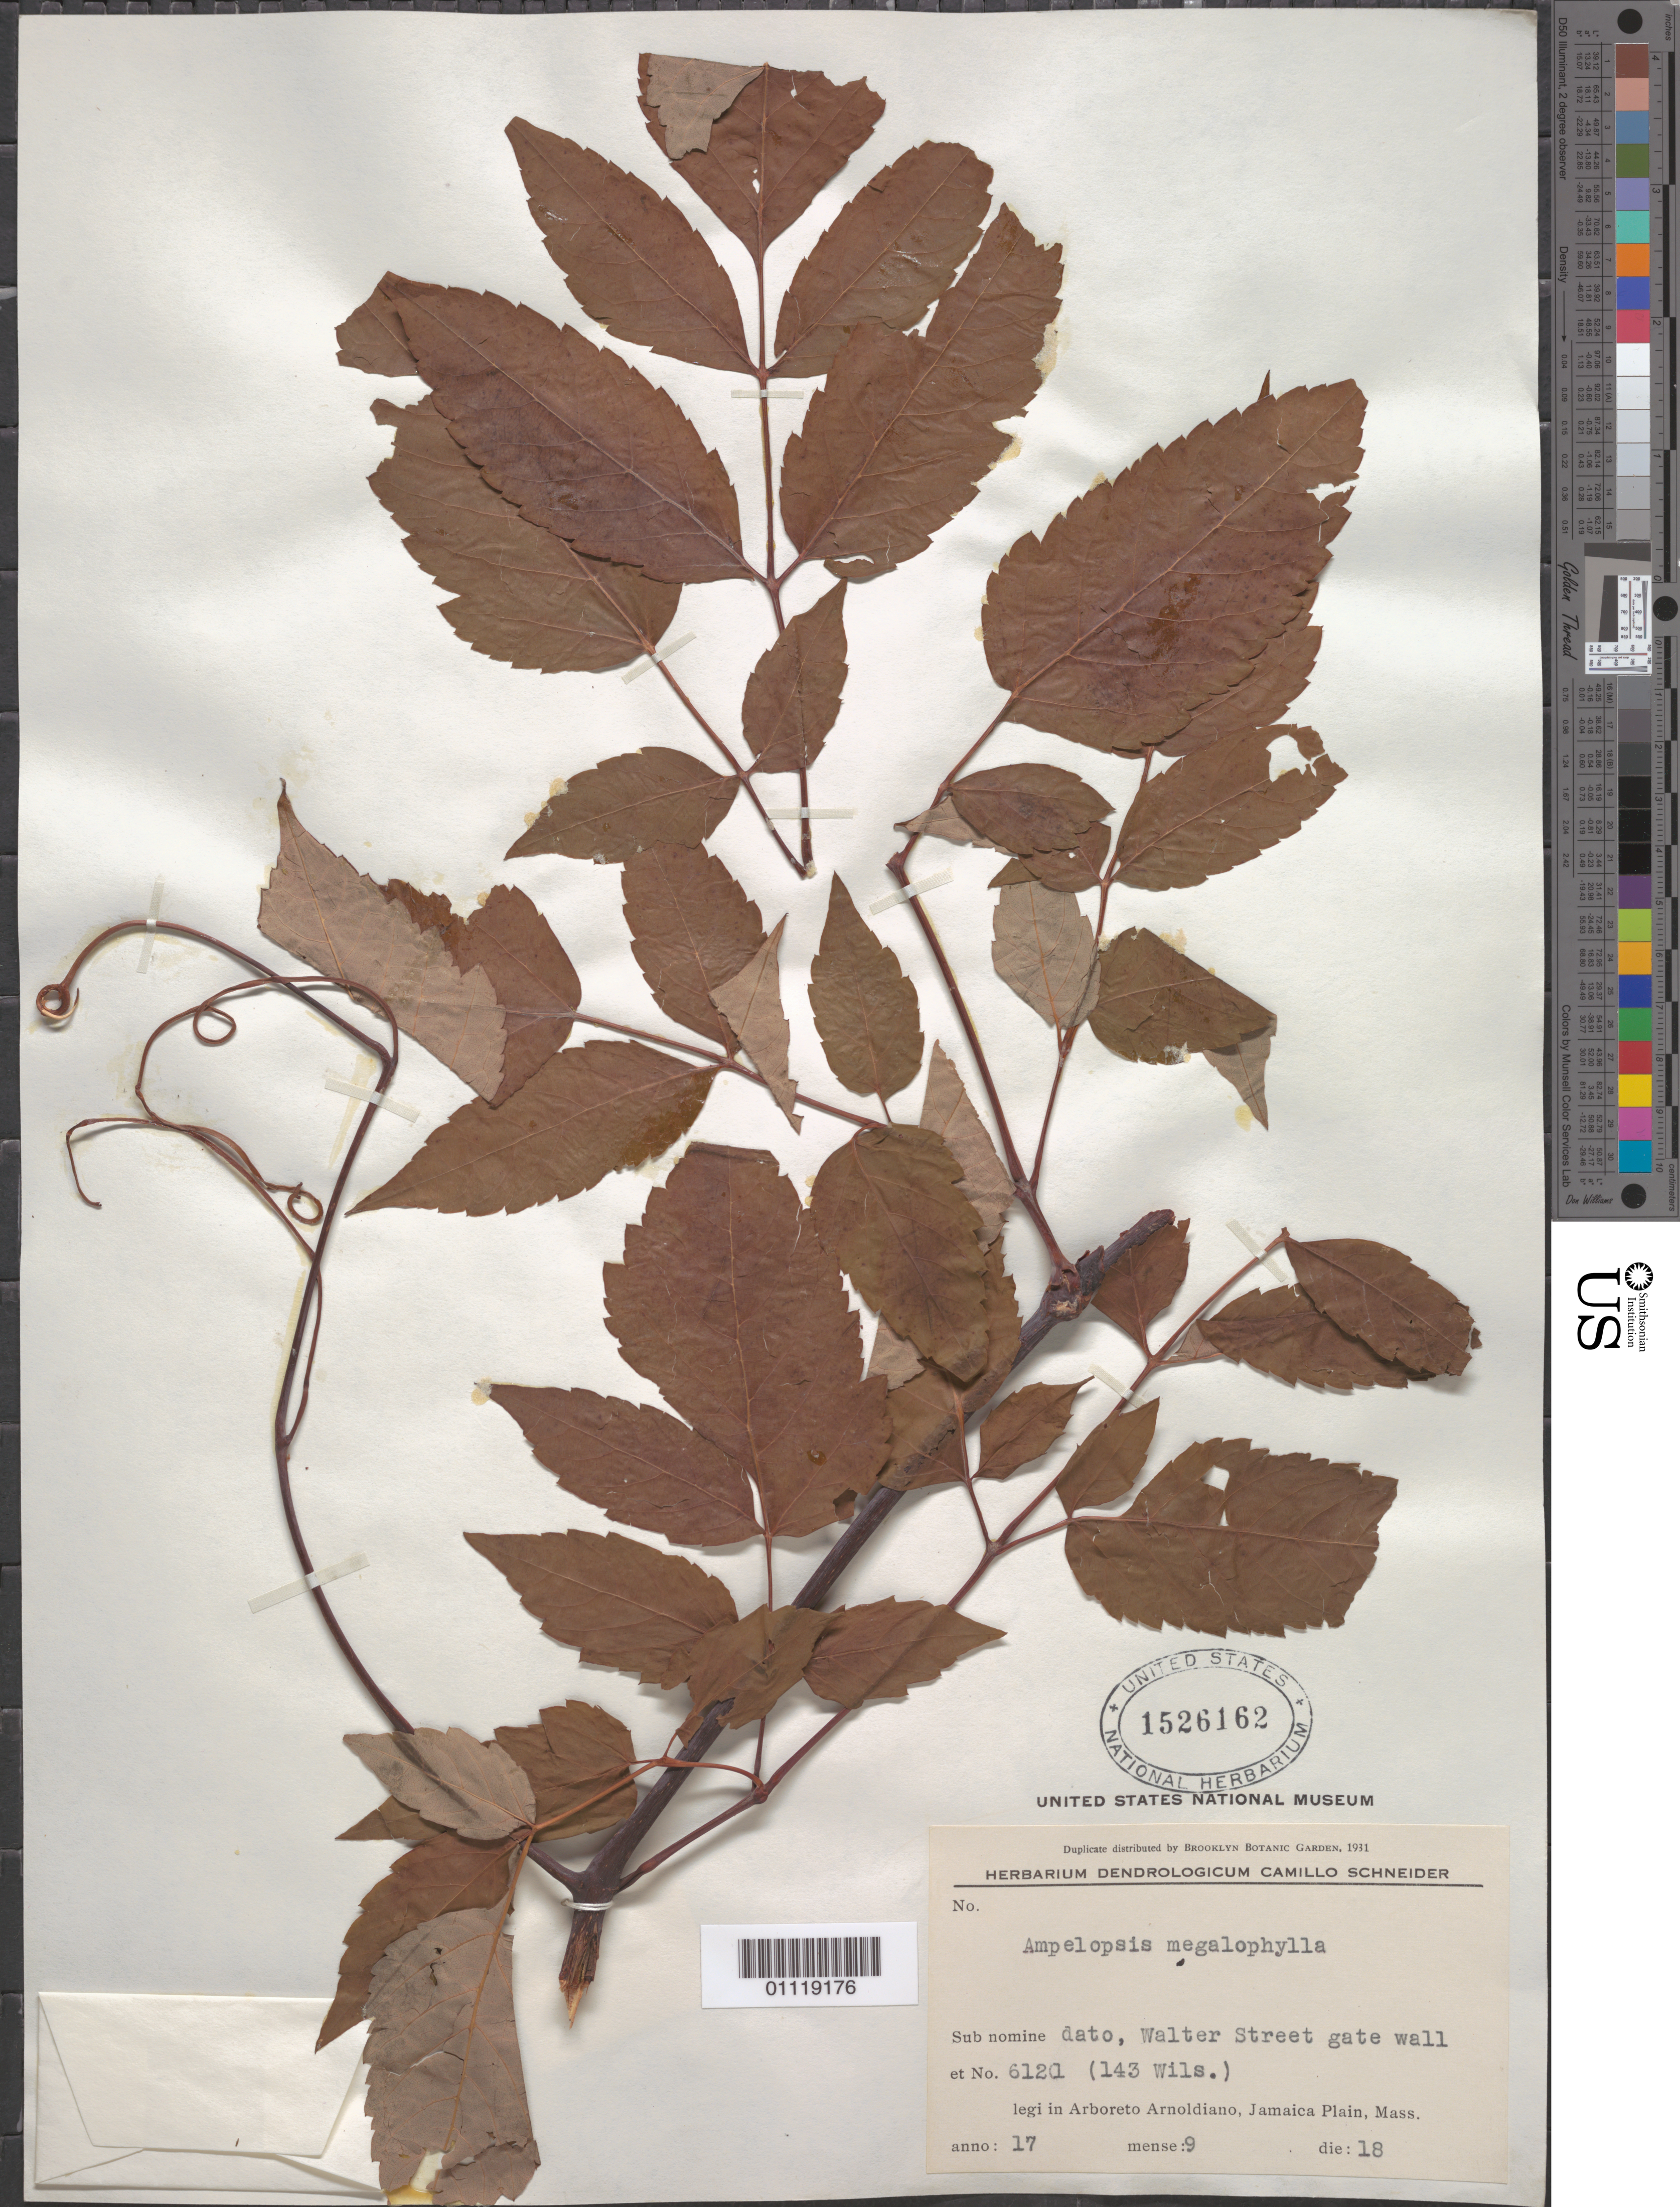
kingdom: Plantae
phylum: Tracheophyta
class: Magnoliopsida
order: Vitales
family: Vitaceae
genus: Ampelopsis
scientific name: Ampelopsis megalophylla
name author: Diels & Gilg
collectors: C. K. Schneider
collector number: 6121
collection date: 1918-09-17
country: Ireland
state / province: Munster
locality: Walter Street.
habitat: Gate wall.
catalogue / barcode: US 1526162